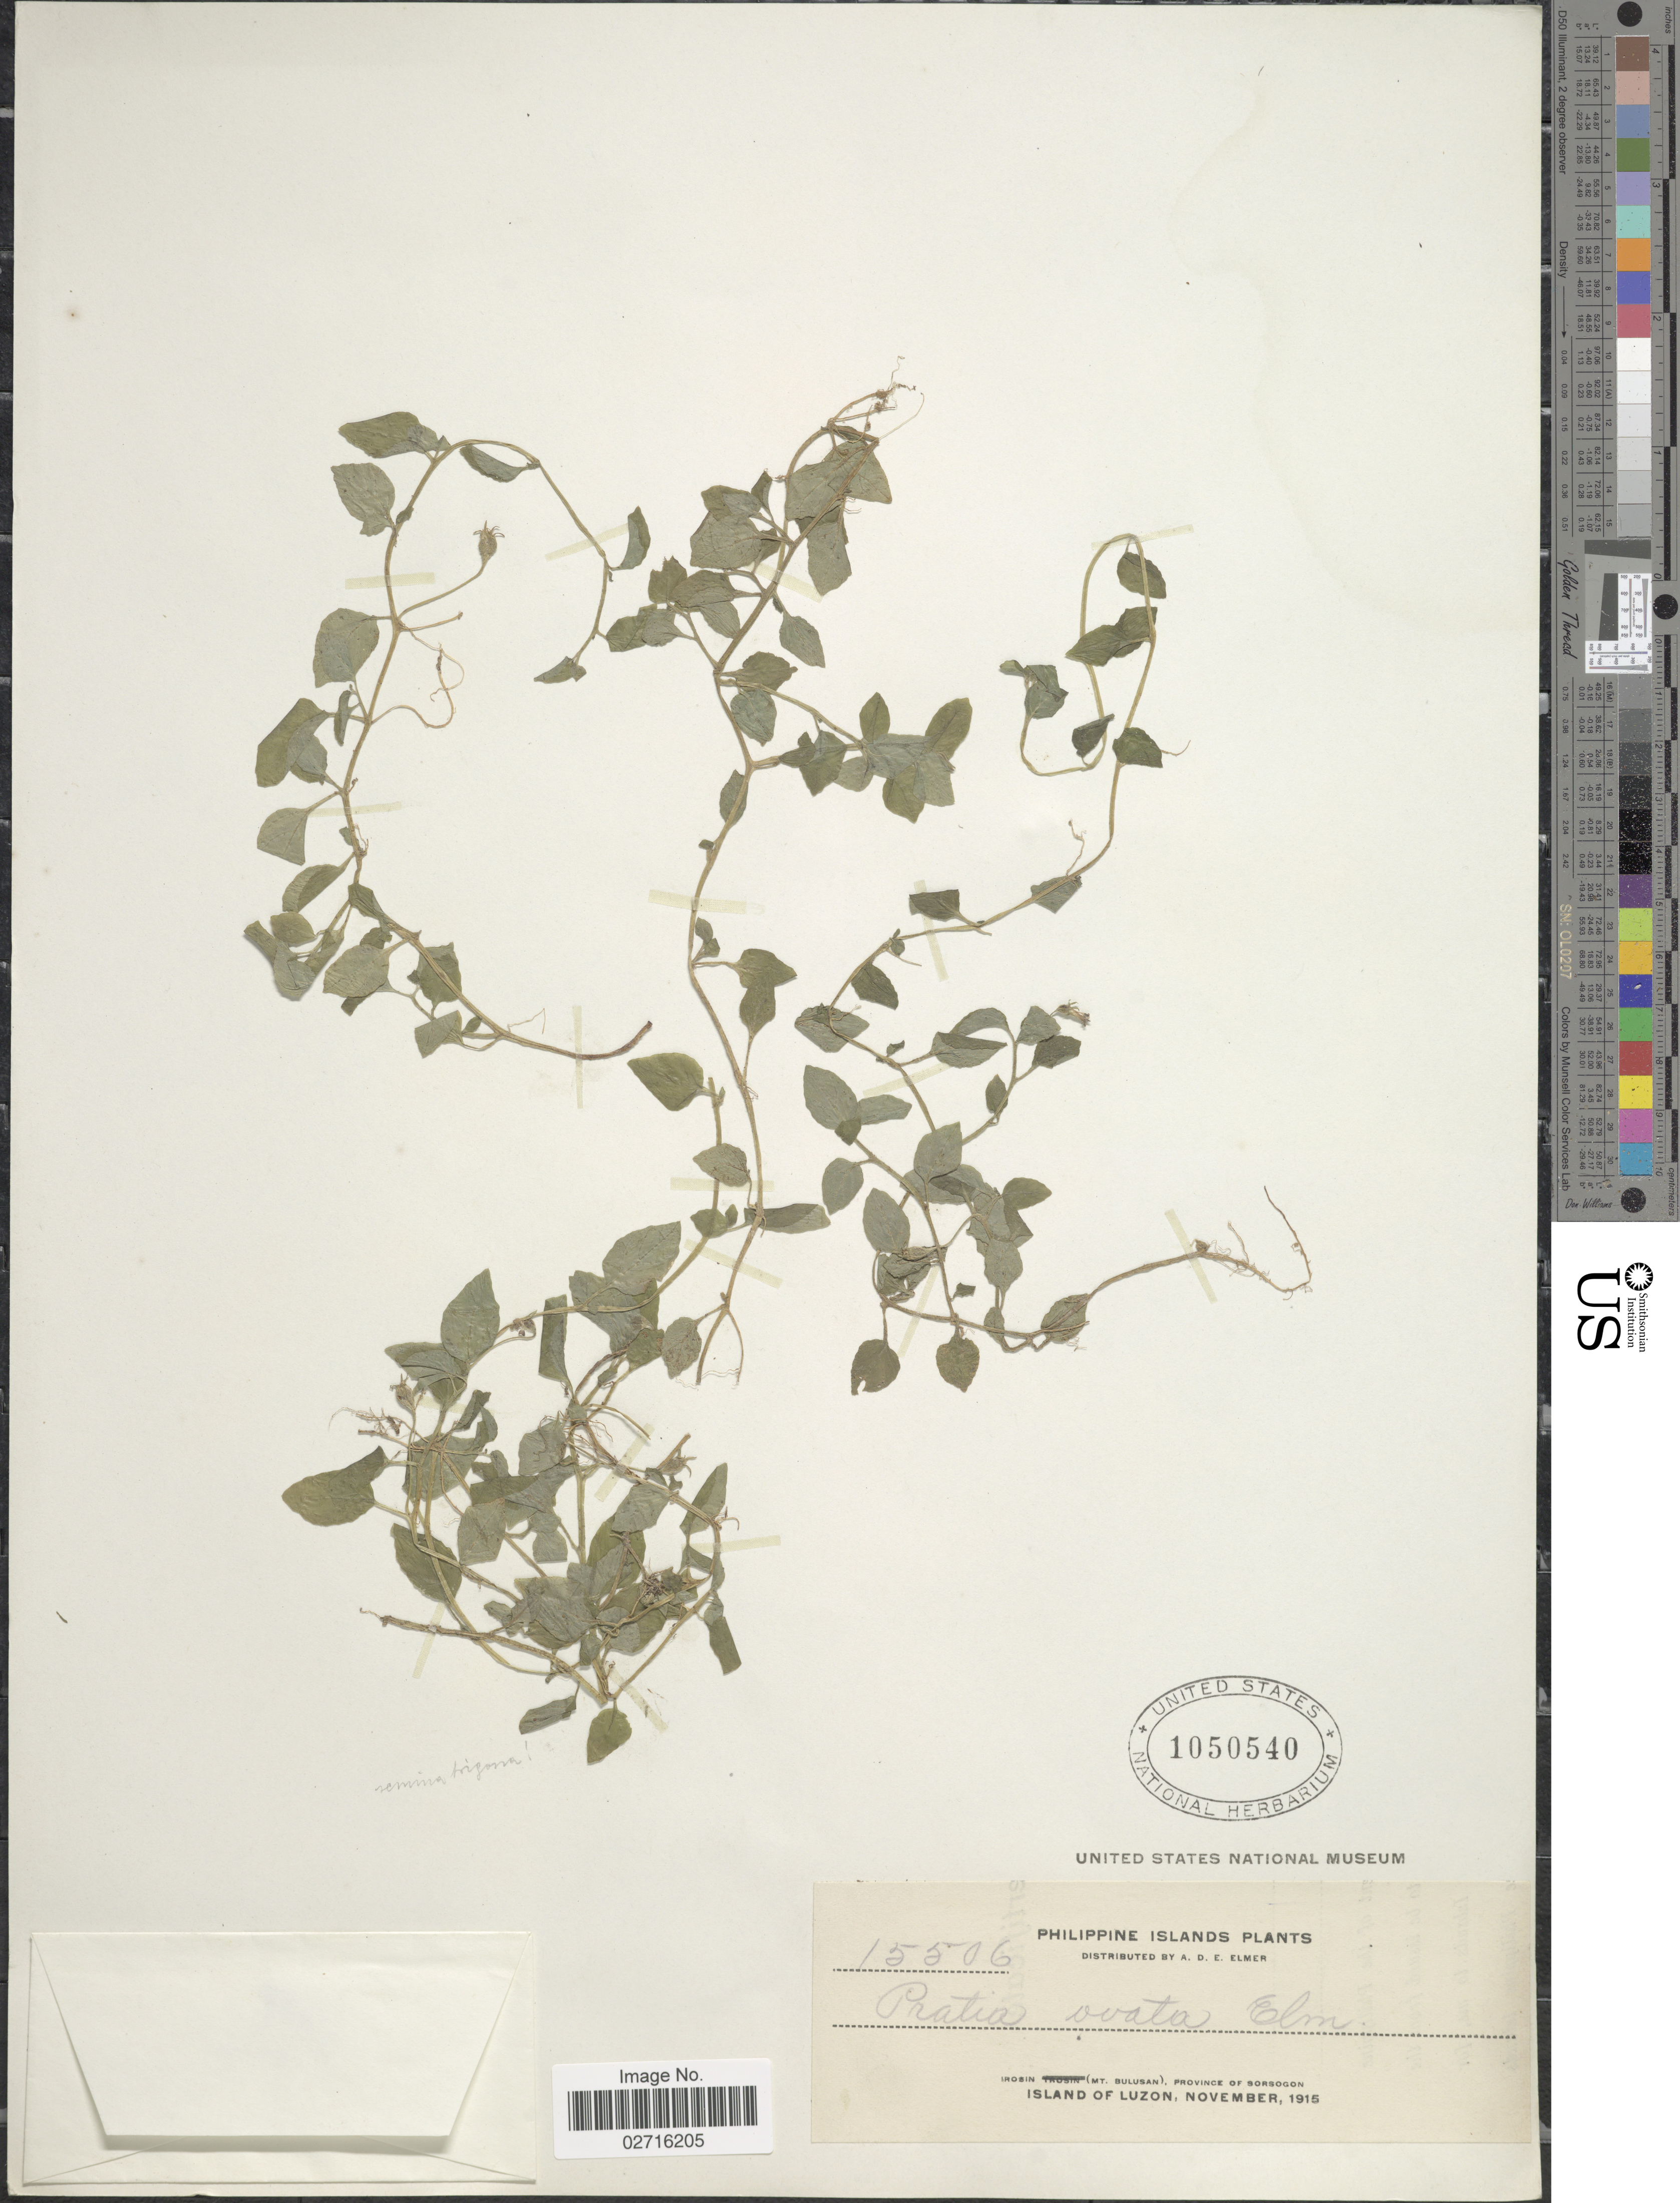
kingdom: Plantae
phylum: Tracheophyta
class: Magnoliopsida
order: Asterales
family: Campanulaceae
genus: Lobelia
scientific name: Lobelia succulenta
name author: Blume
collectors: A. D. E. Elmer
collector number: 15506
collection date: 1915-11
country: Philippines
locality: Philippine Islands, Irosin (Mt. Bulusan), Province of Sorsogon, Island of Luzon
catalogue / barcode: US 1050540